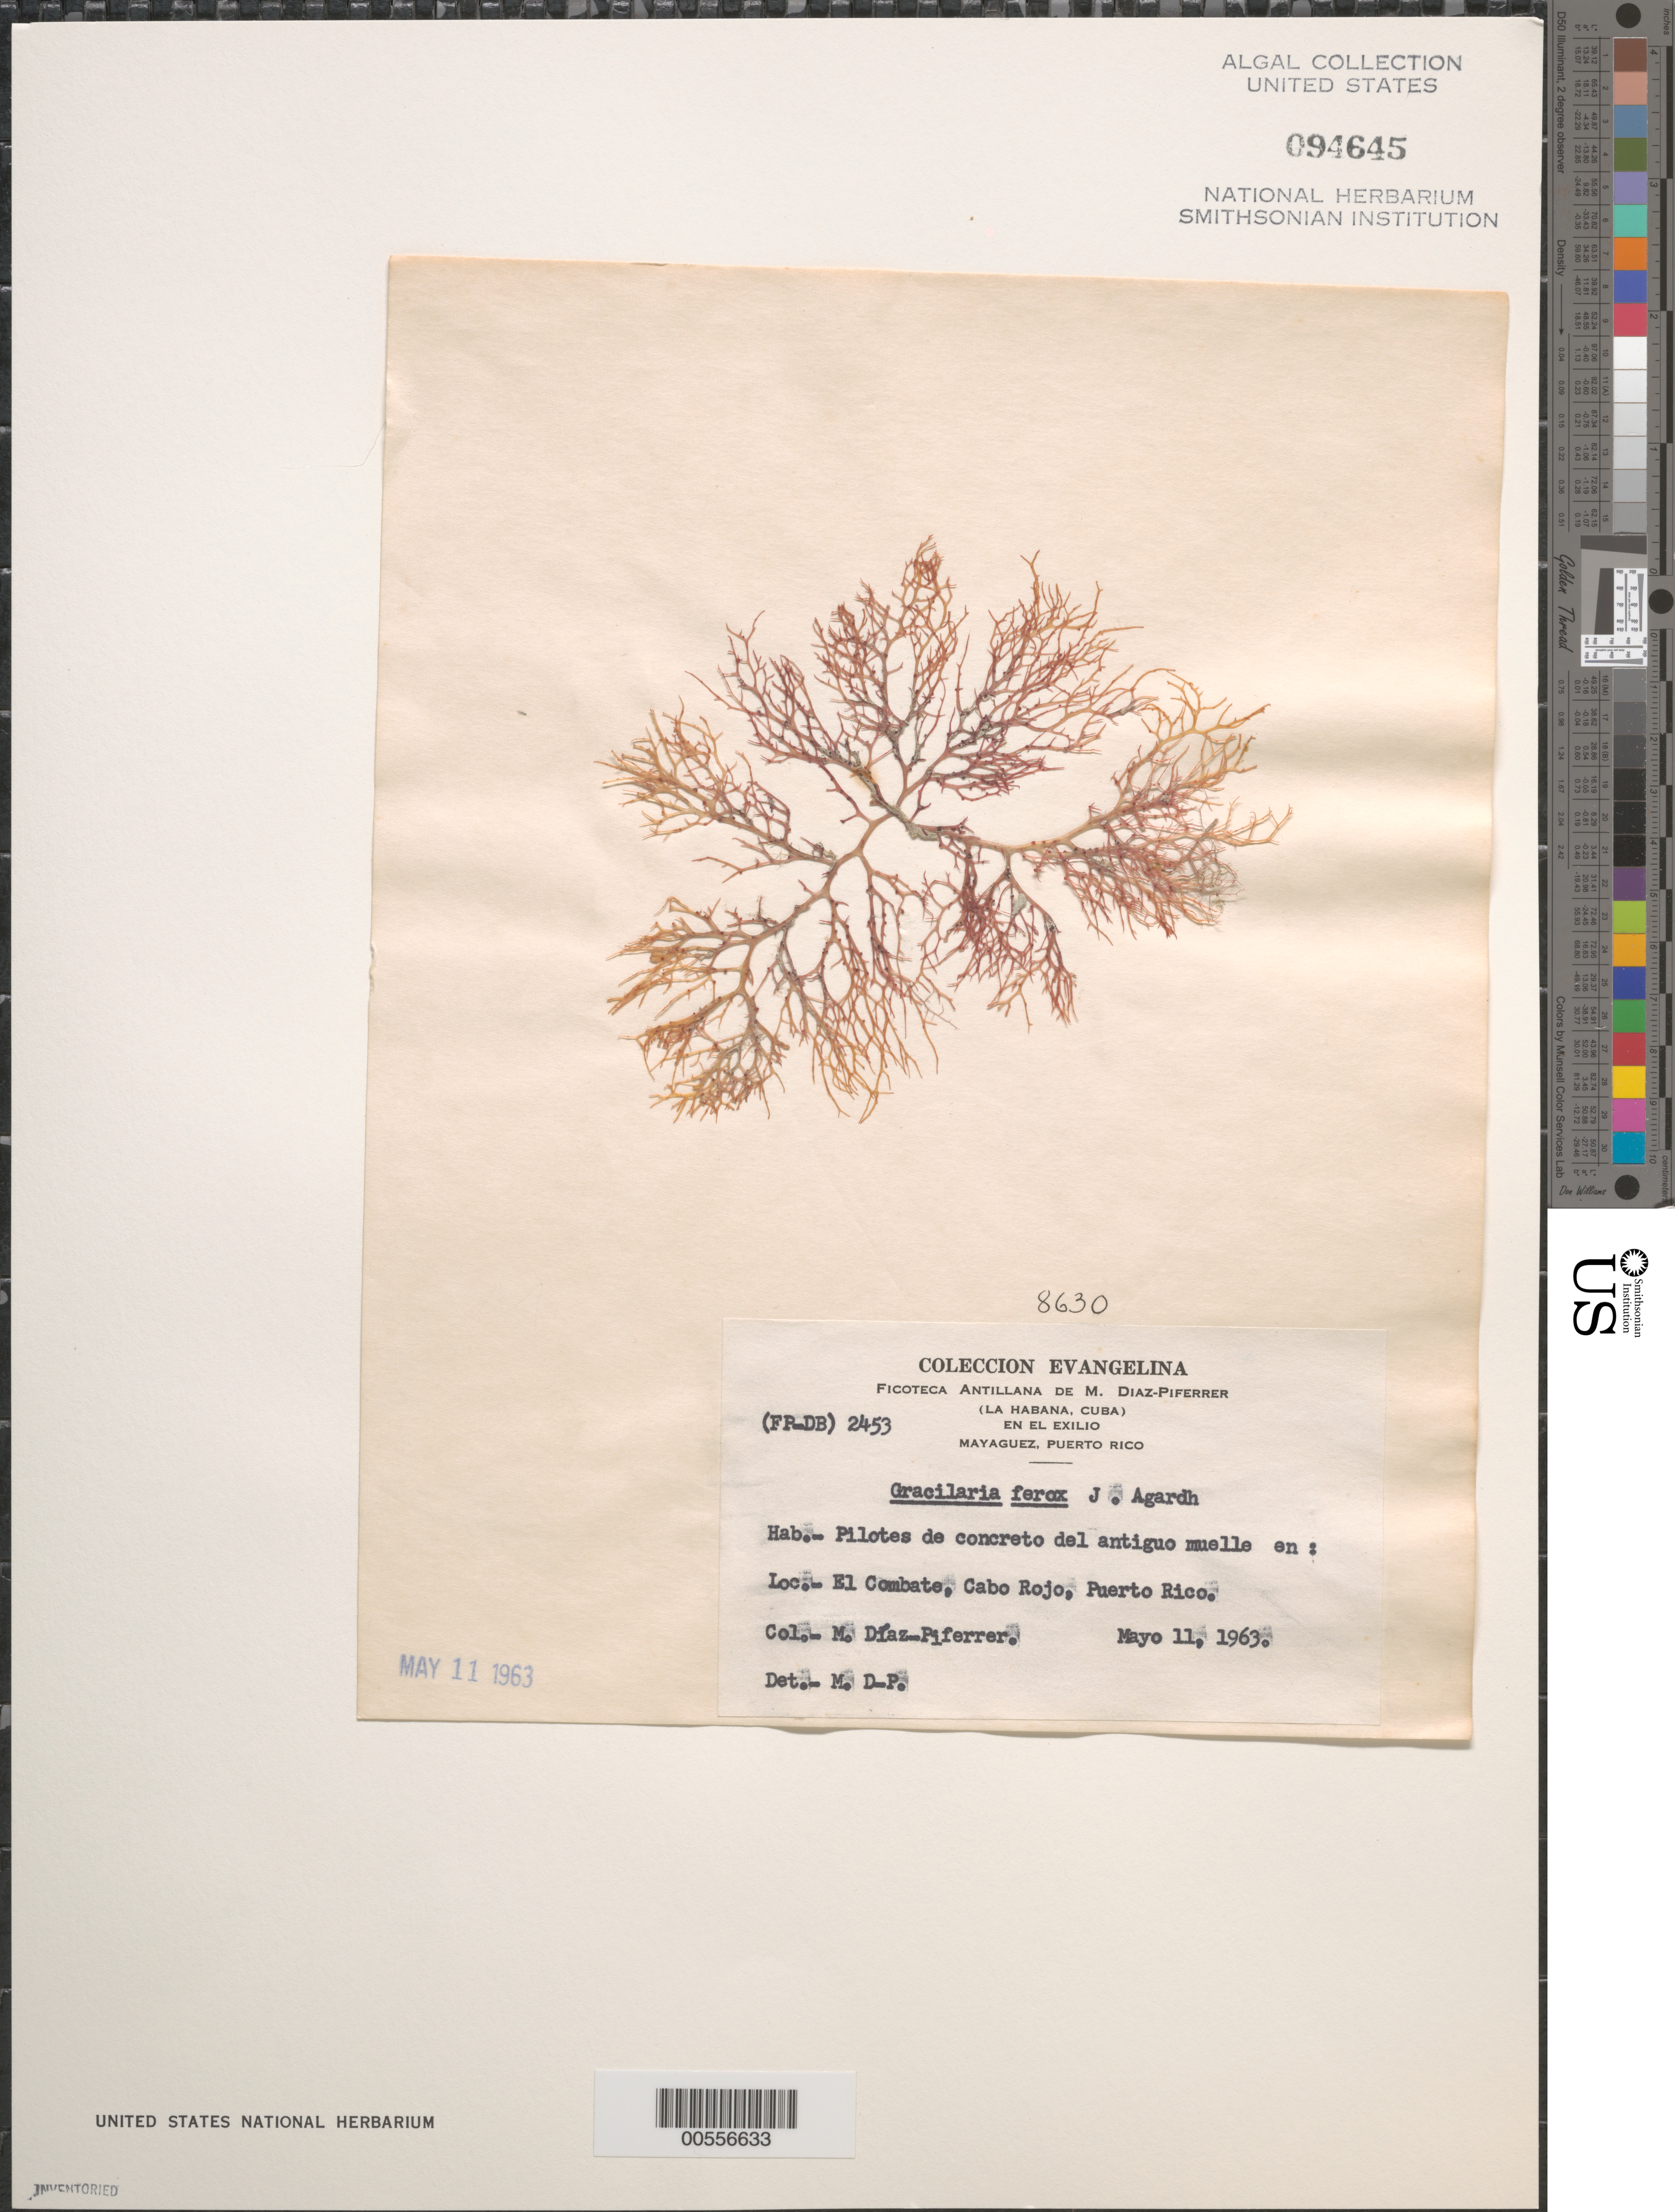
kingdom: Plantae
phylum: Rhodophyta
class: Florideophyceae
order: Gracilariales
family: Gracilariaceae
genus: Gracilaria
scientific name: Gracilaria ferox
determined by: Diaz-Piferrer, M.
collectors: M. Diaz-Piferrer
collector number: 8630 & (FP-DB) 2453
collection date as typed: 11 May 1963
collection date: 1963-05-11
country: Puerto Rico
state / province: Cabo Rojo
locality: El Combate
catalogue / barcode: US 94645